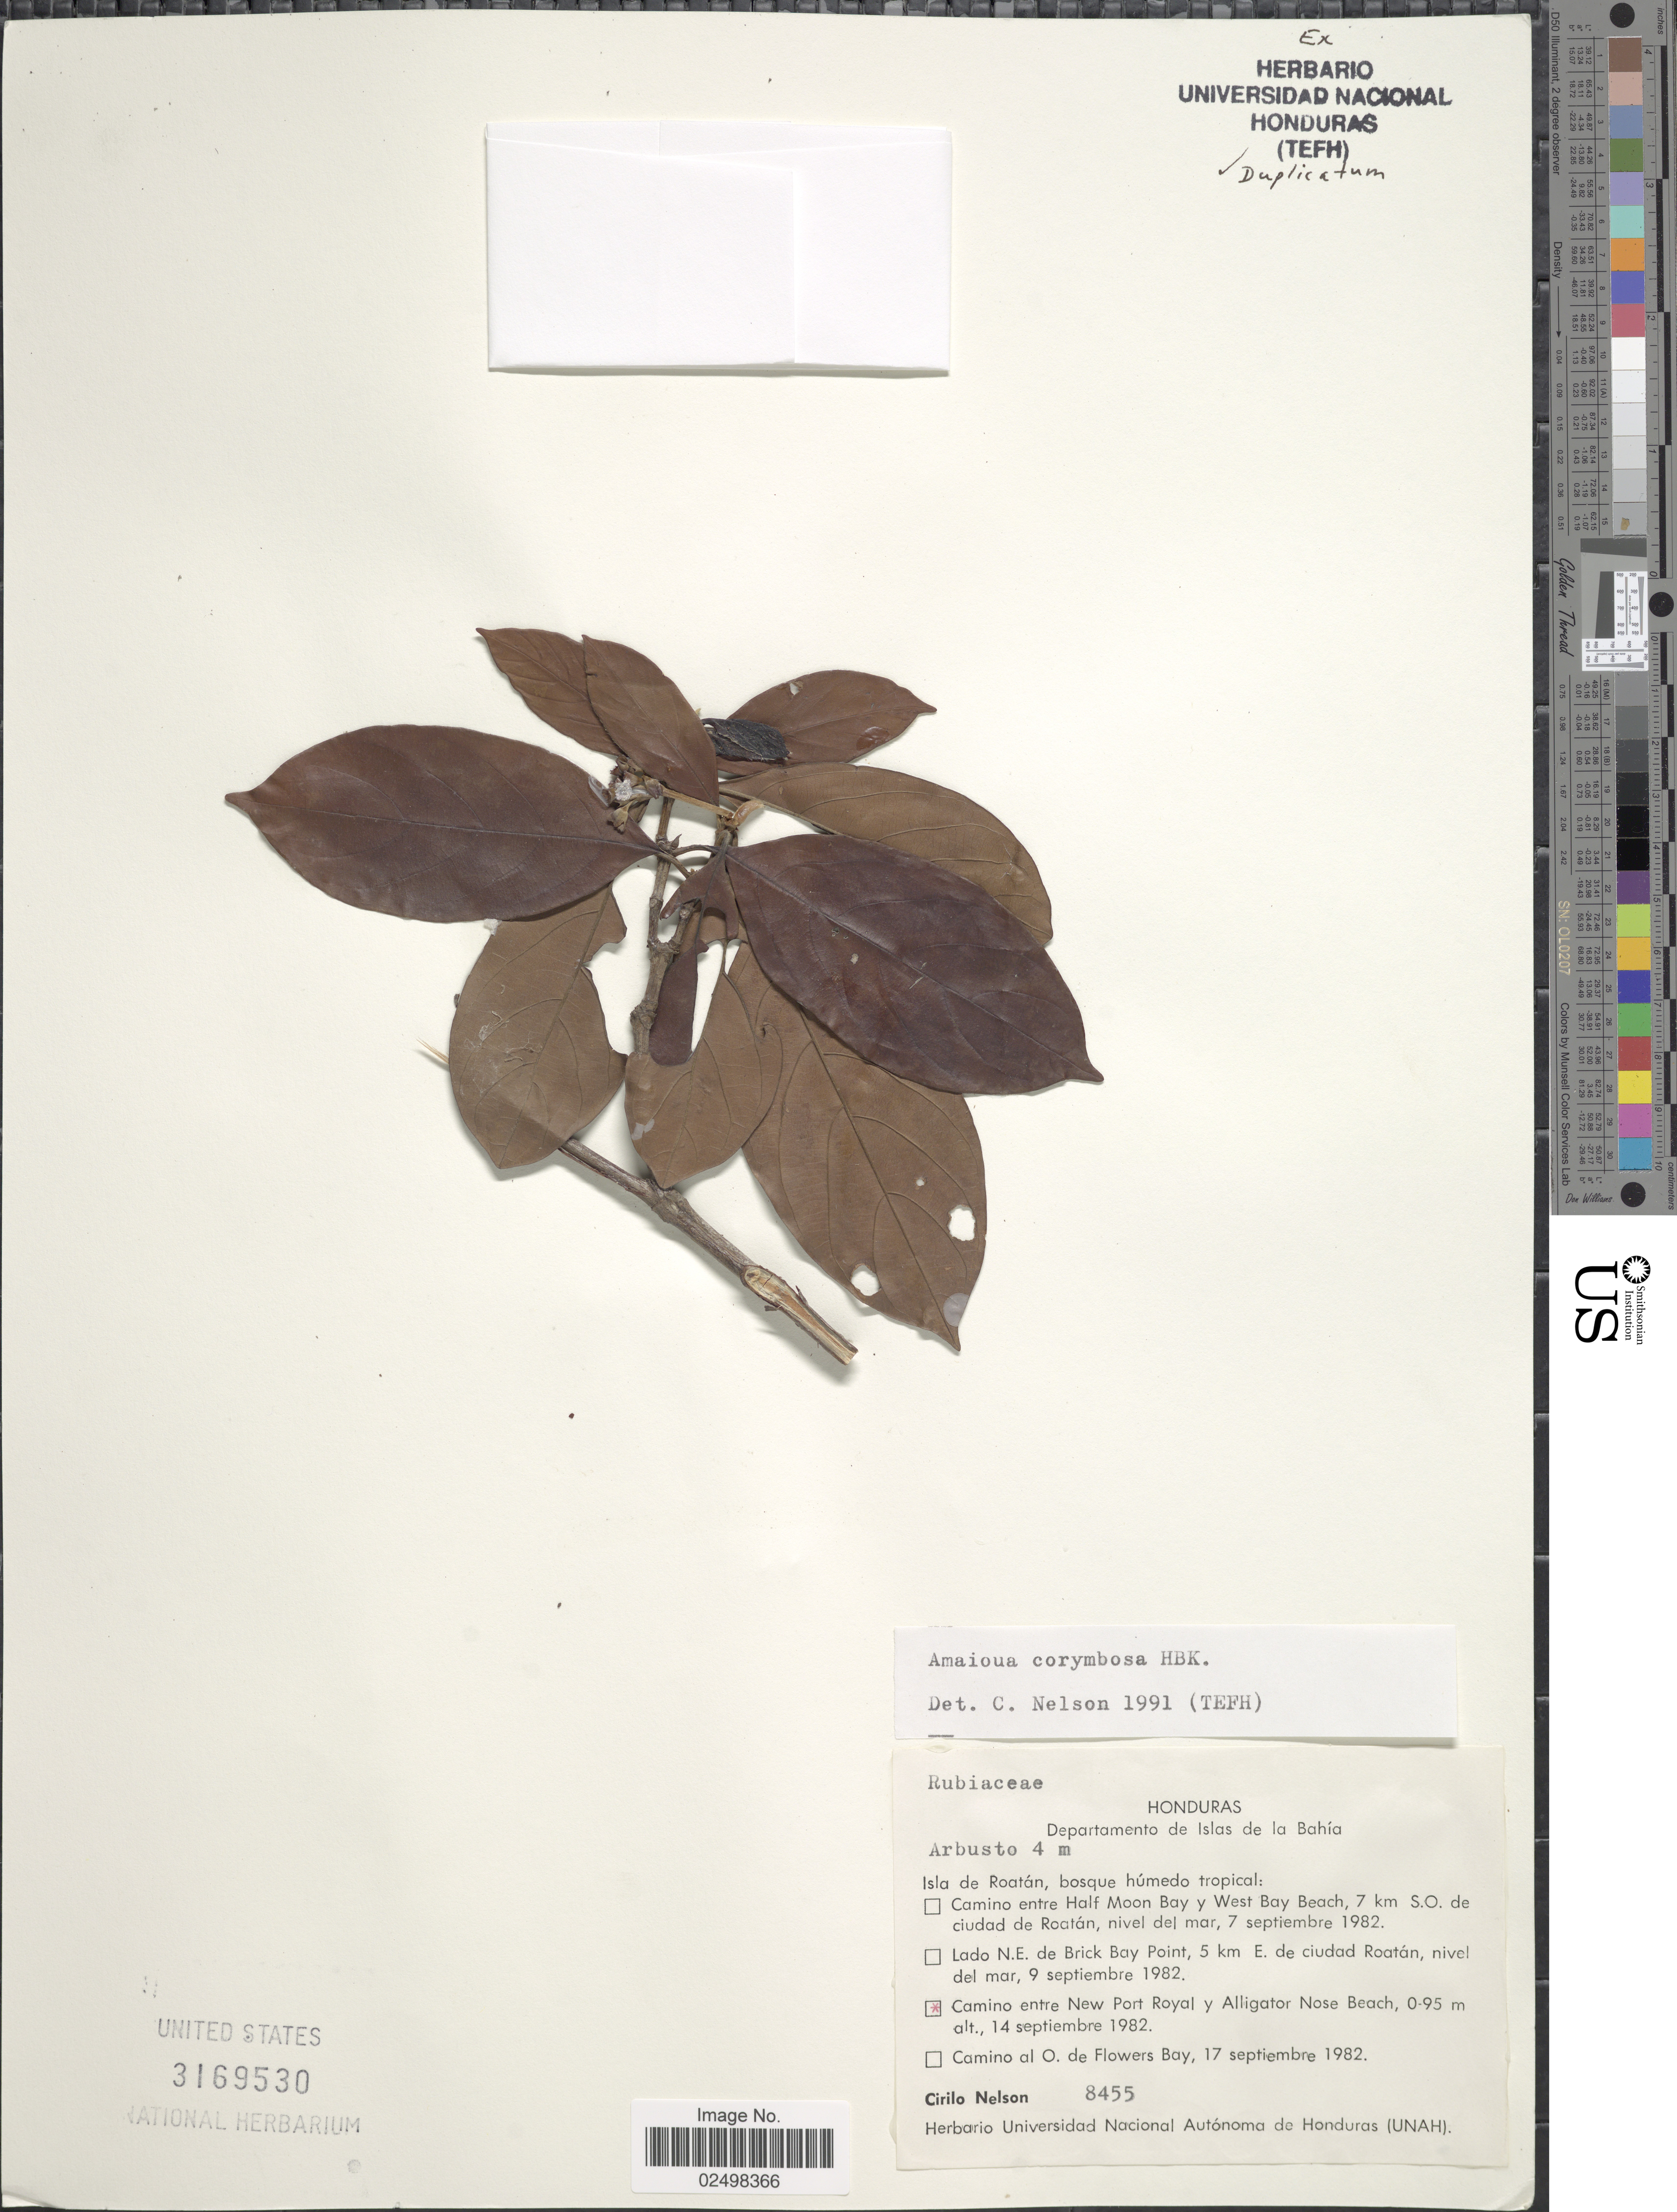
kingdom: Plantae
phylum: Tracheophyta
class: Magnoliopsida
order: Gentianales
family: Rubiaceae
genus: Amaioua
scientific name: Amaioua corymbosa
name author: Kunth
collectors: C. Nelson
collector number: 8455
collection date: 1982-09-14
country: Honduras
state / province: Islas de la Bahía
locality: Camino entre New Port Royal y Alligator Nose Beach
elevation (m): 0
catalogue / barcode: US 3169530